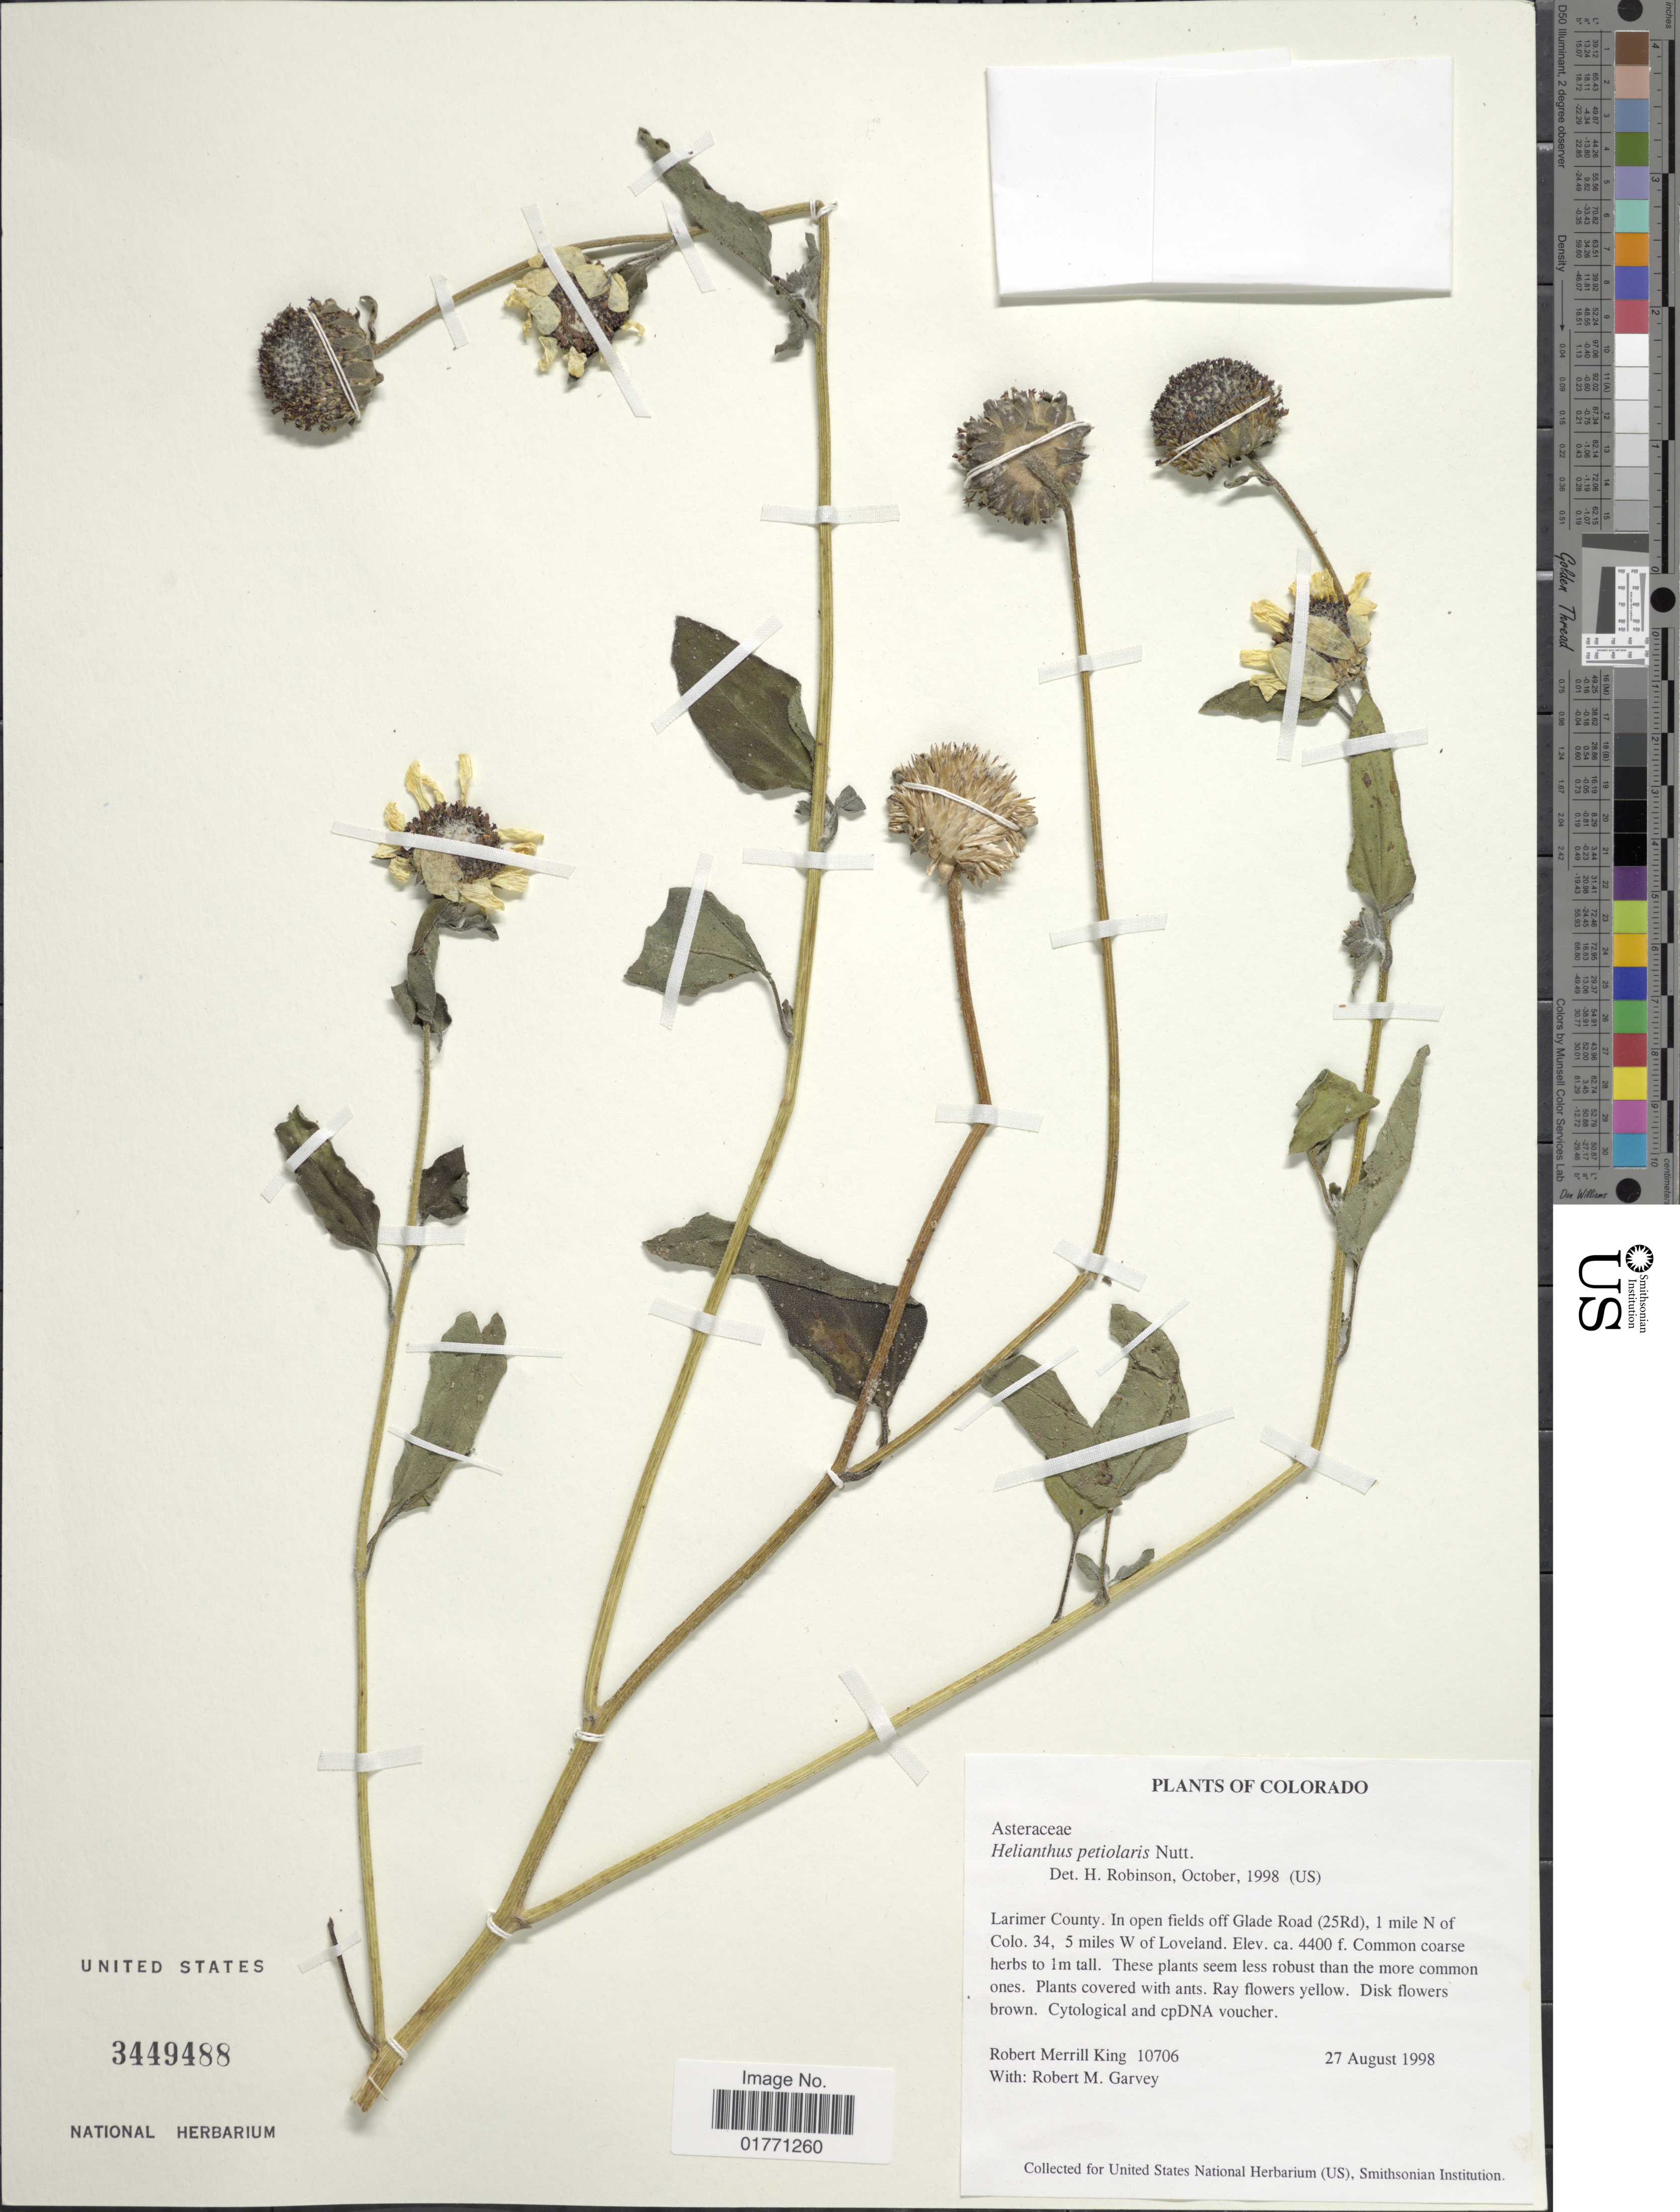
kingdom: Plantae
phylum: Tracheophyta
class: Magnoliopsida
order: Asterales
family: Asteraceae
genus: Helianthus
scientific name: Helianthus petiolaris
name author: Nutt.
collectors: R. M. King & R. Garvey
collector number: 10706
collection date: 1998-08-27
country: United States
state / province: Colorado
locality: Larimer County, in open fields off Glade Road (25Rd), 1 mile N of Colo, 34, 5 miles W of Loveland.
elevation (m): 1341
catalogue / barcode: US 3449488